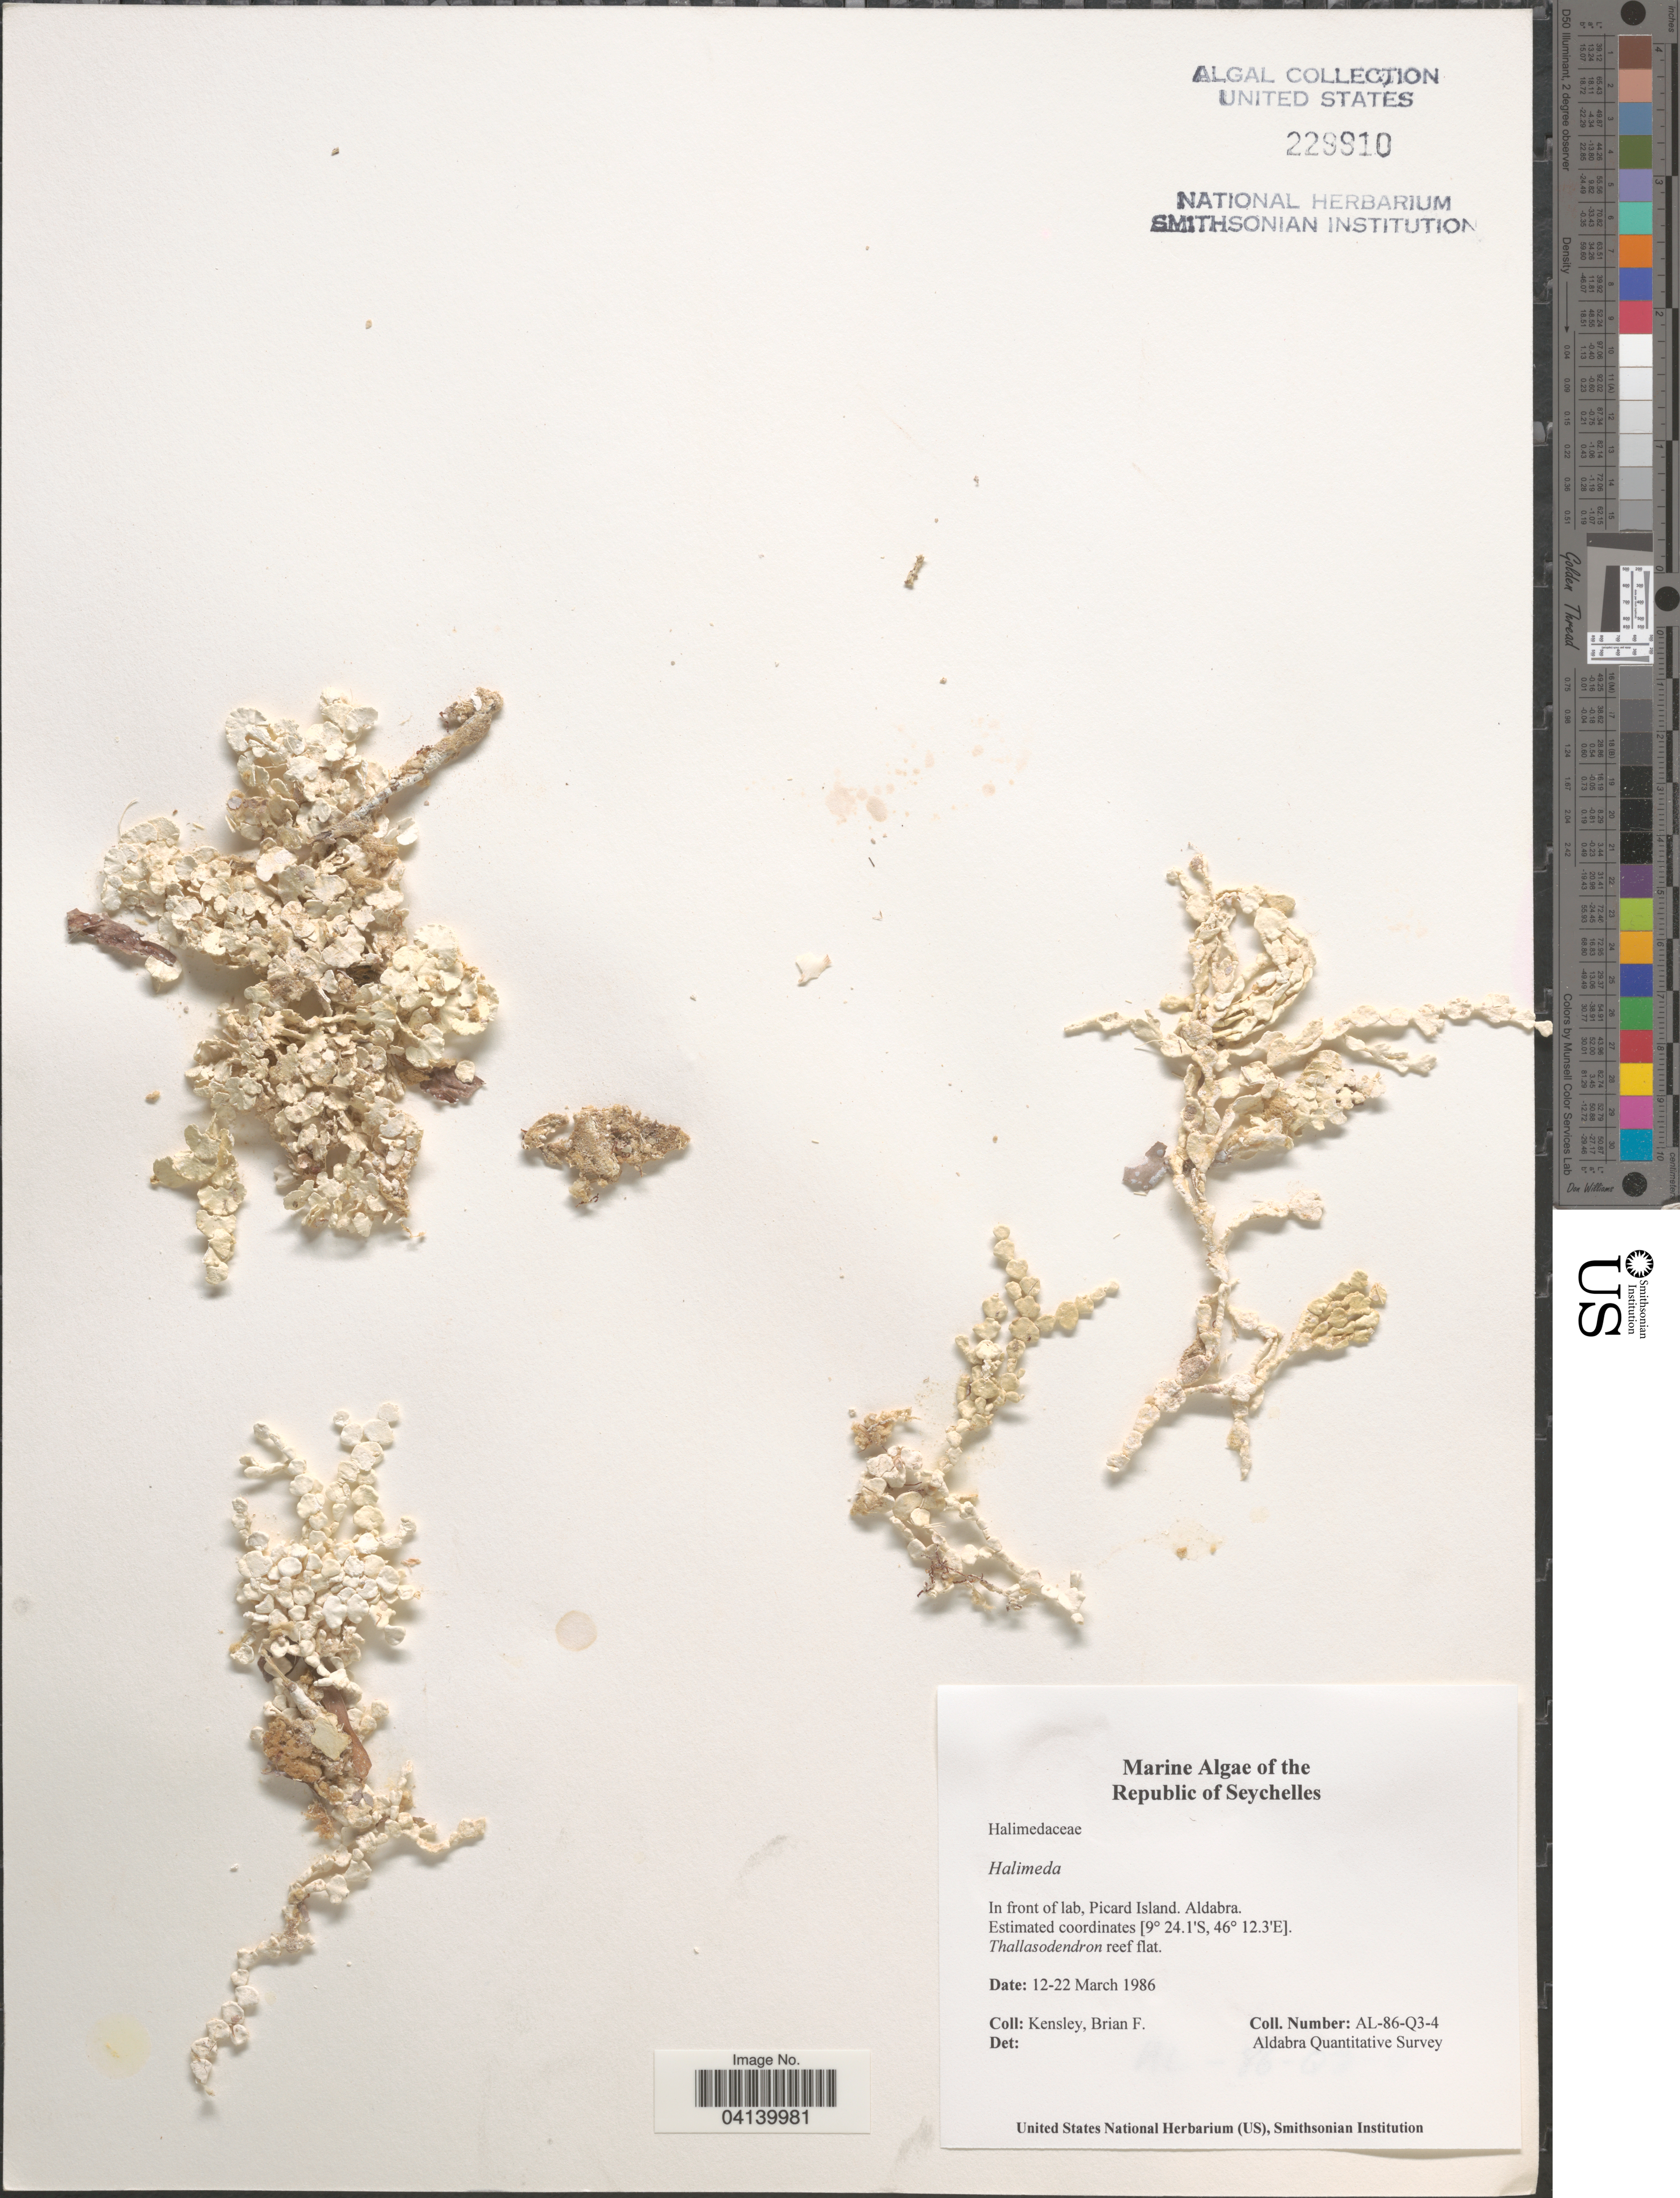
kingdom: Plantae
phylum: Chlorophyta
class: Ulvophyceae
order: Bryopsidales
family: Halimedaceae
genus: Halimeda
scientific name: Halimeda sp.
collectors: B. Kensley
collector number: AL-86-Q3-4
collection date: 1986-03-12/1986-03-22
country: Seychelles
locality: Republic of Seychelles. In front of lab, Picard Island. Aldabra. Aldabra Quantitative Survey.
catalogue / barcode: US 229910